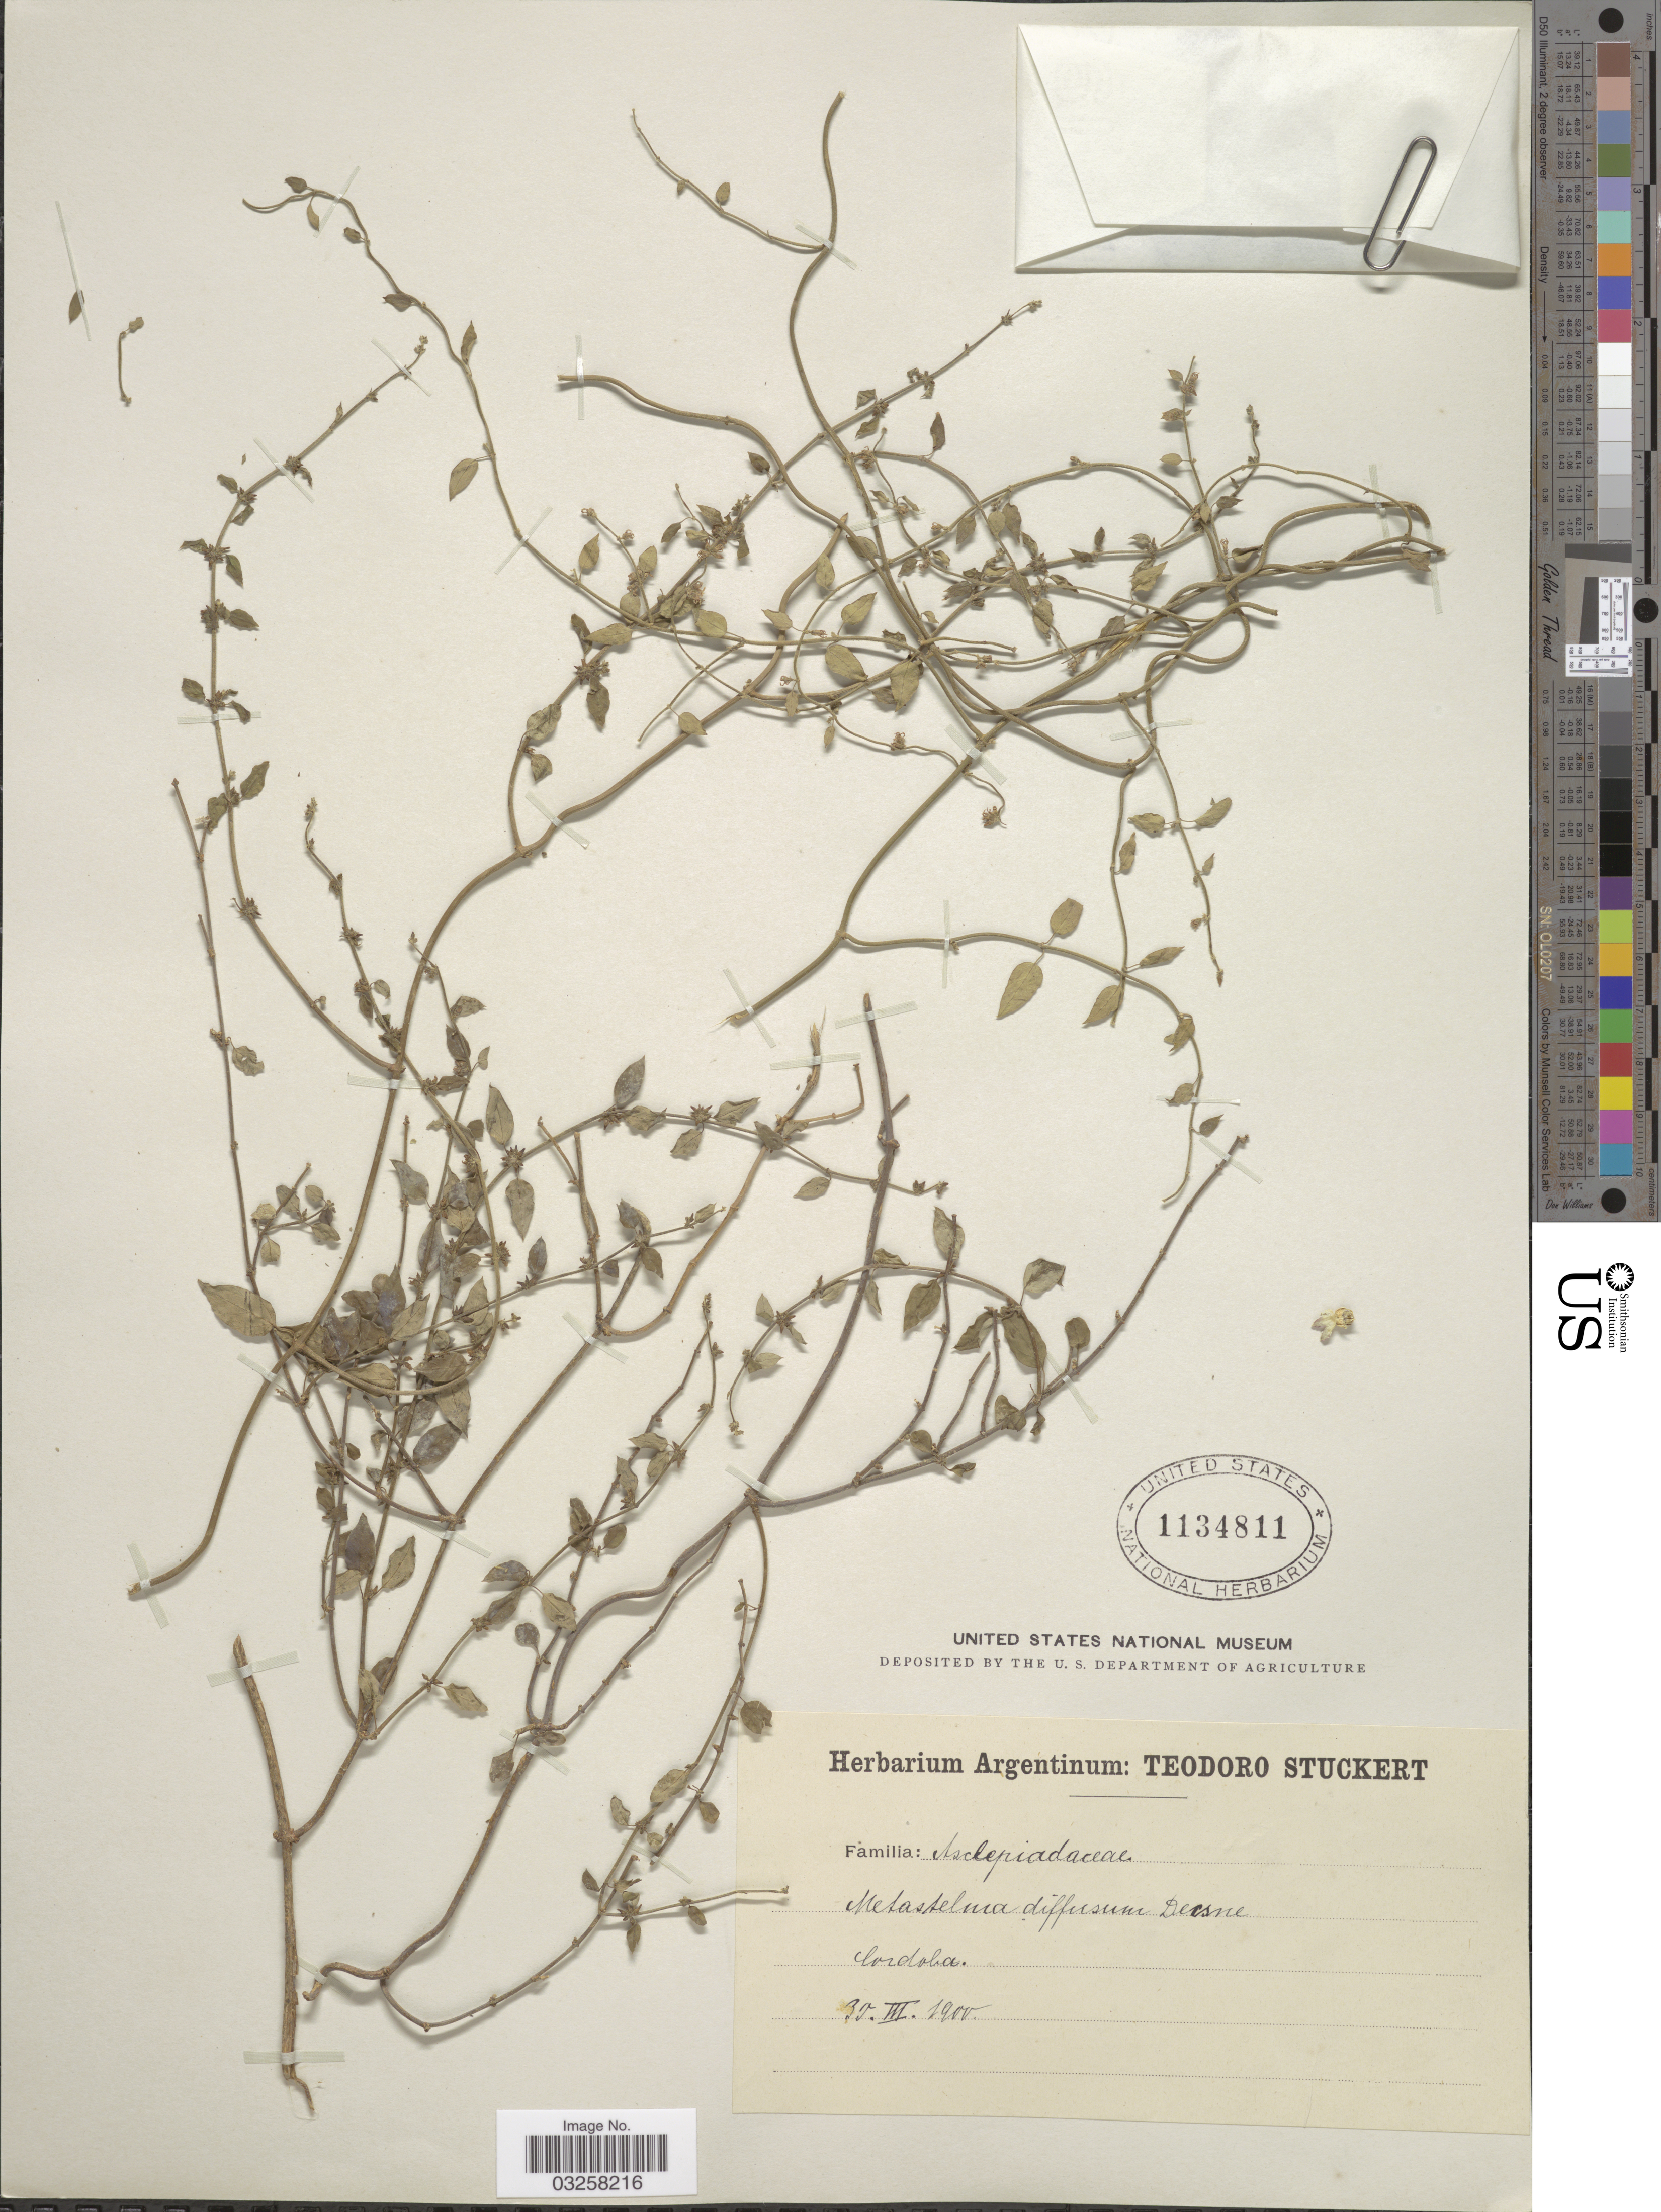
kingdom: Plantae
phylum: Tracheophyta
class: Magnoliopsida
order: Gentianales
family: Apocynaceae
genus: Metastelma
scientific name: Metastelma diffusum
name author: (Gillies ex Hook. & Arn.) Decne.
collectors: Ex herb. Teodoro Stuckert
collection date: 1900-03-30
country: Argentina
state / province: Cordoba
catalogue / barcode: US 1134811